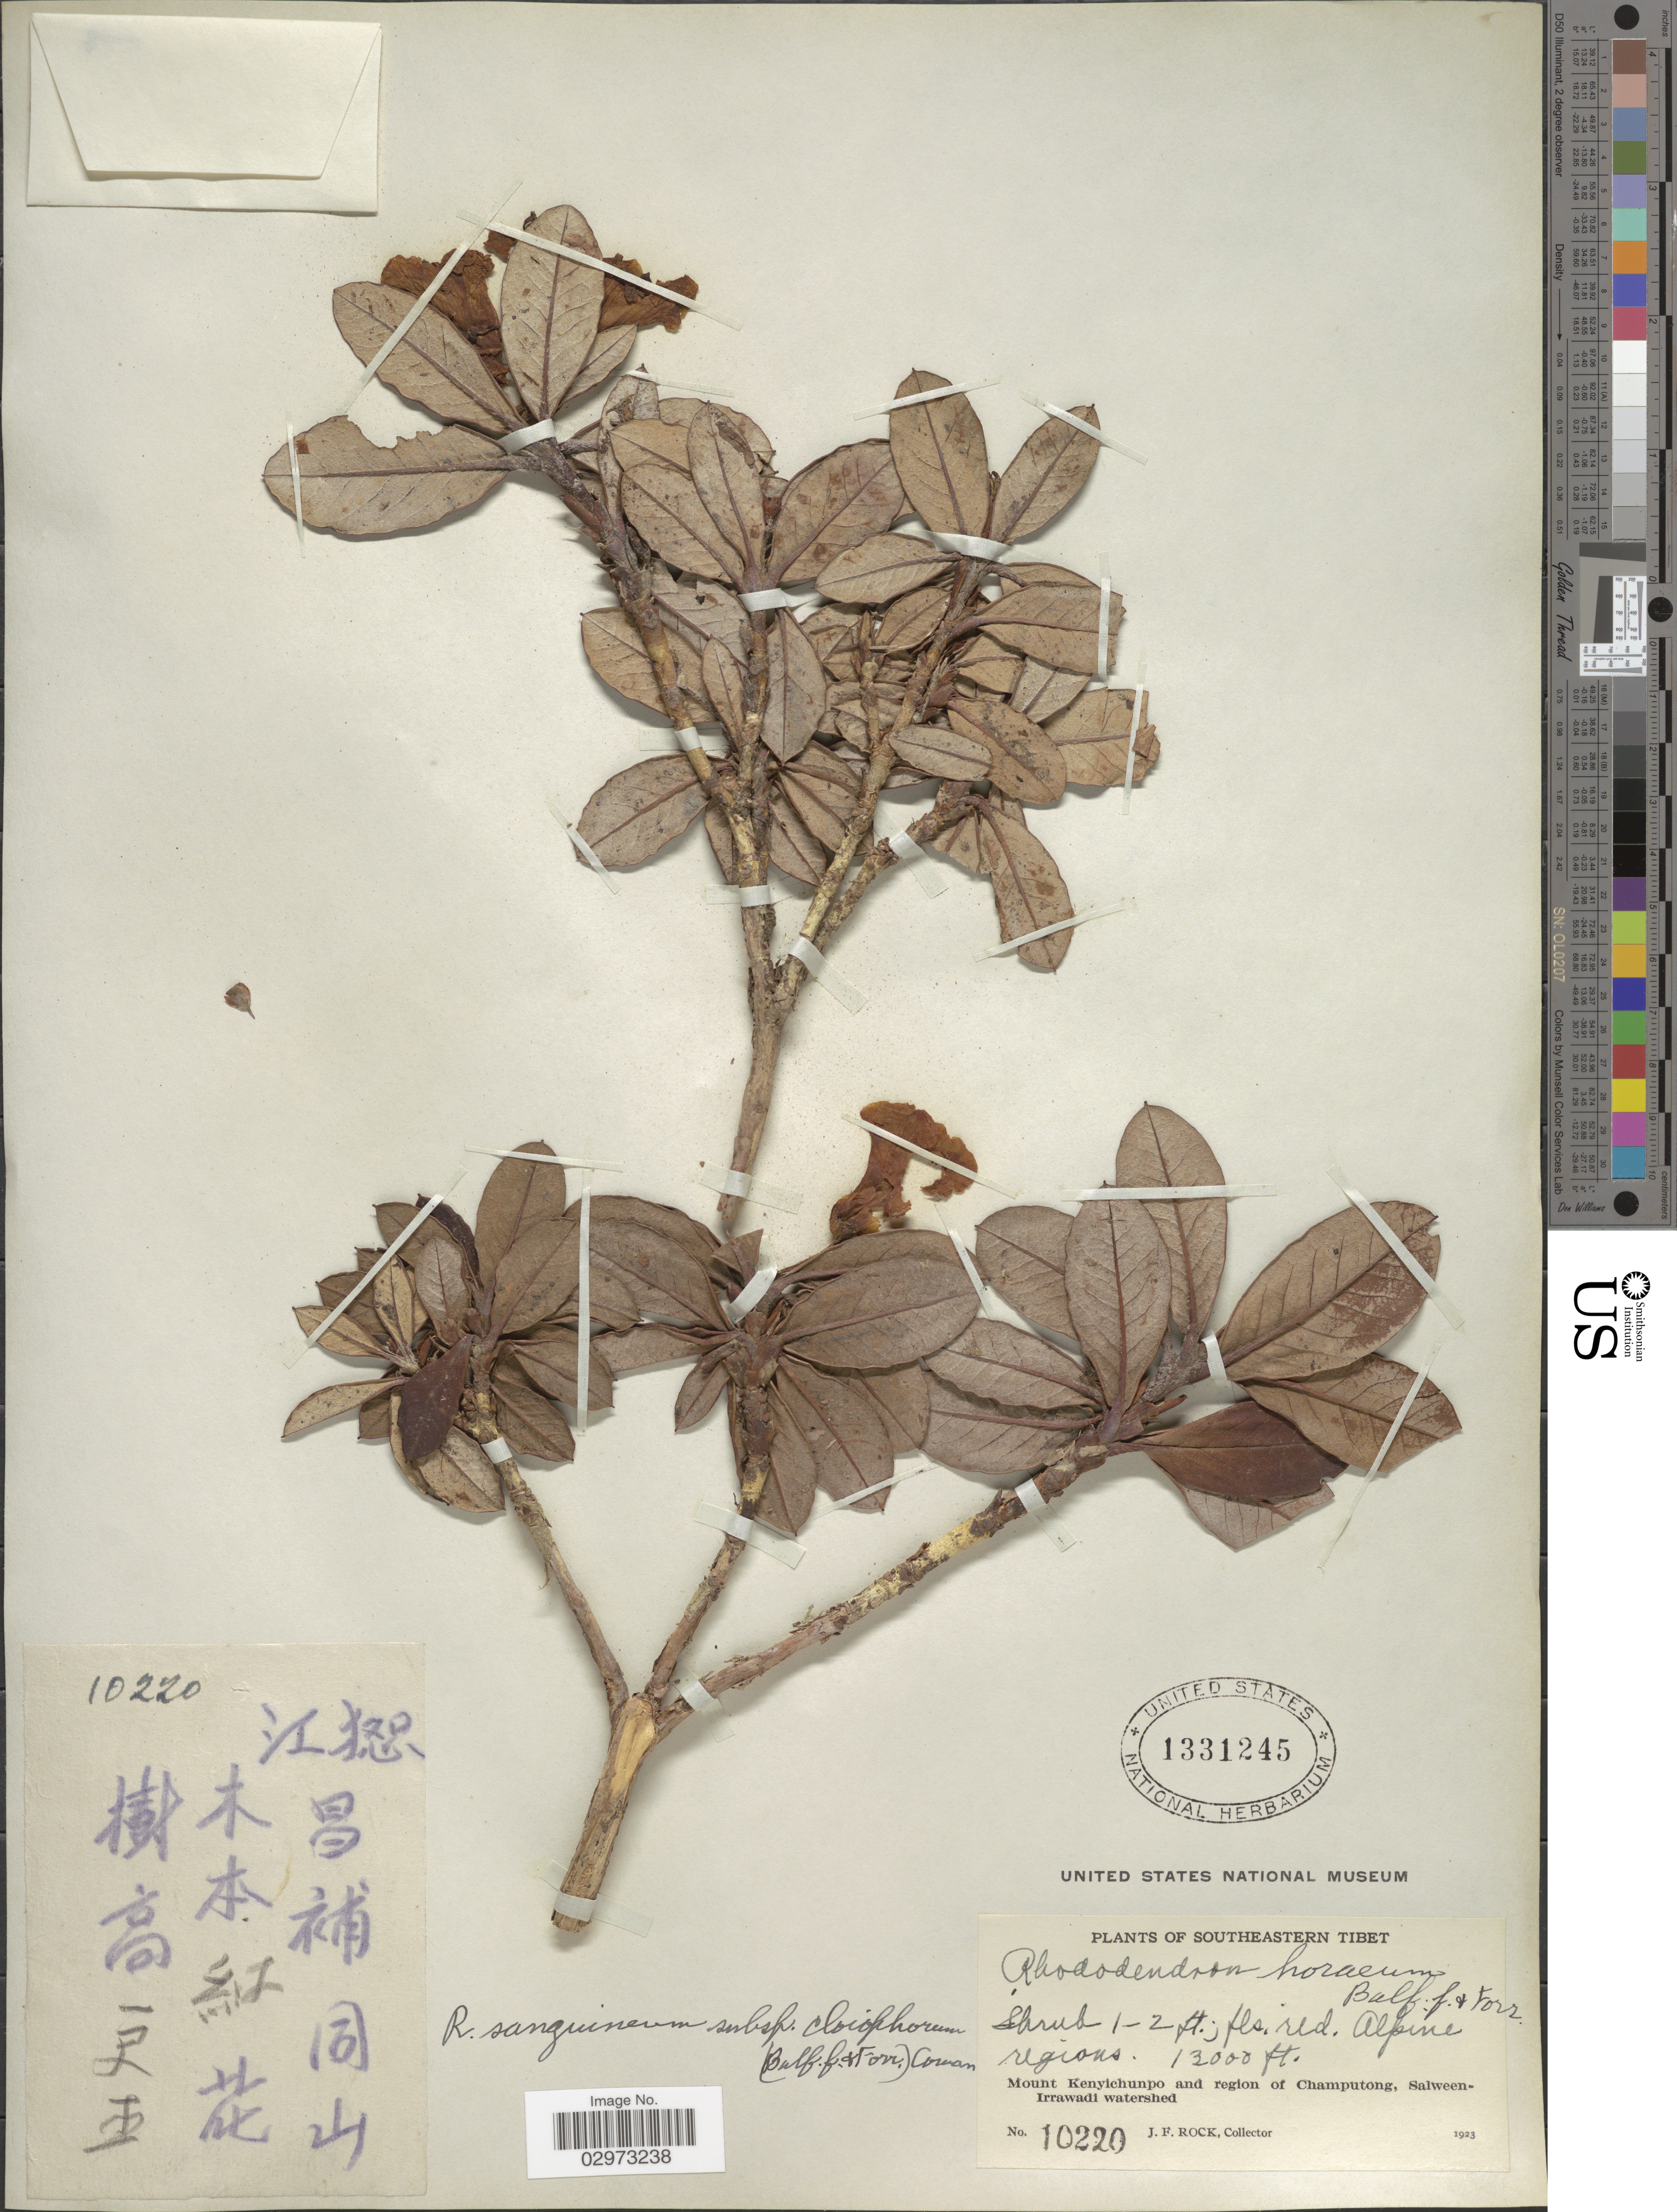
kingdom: Plantae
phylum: Tracheophyta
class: Magnoliopsida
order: Ericales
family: Ericaceae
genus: Rhododendron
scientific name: Rhododendron sanguineum subsp. cloiophorum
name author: (Balf. f. & Forrest) Cowan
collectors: J. Rock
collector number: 10220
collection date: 1923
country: China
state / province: Xizang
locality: Southeastern Tibet. Alpine regions. Mount Kenyichunpo and region of Champutong, Salween-Irrawadi watershed.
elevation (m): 3962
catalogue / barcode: US 1331245